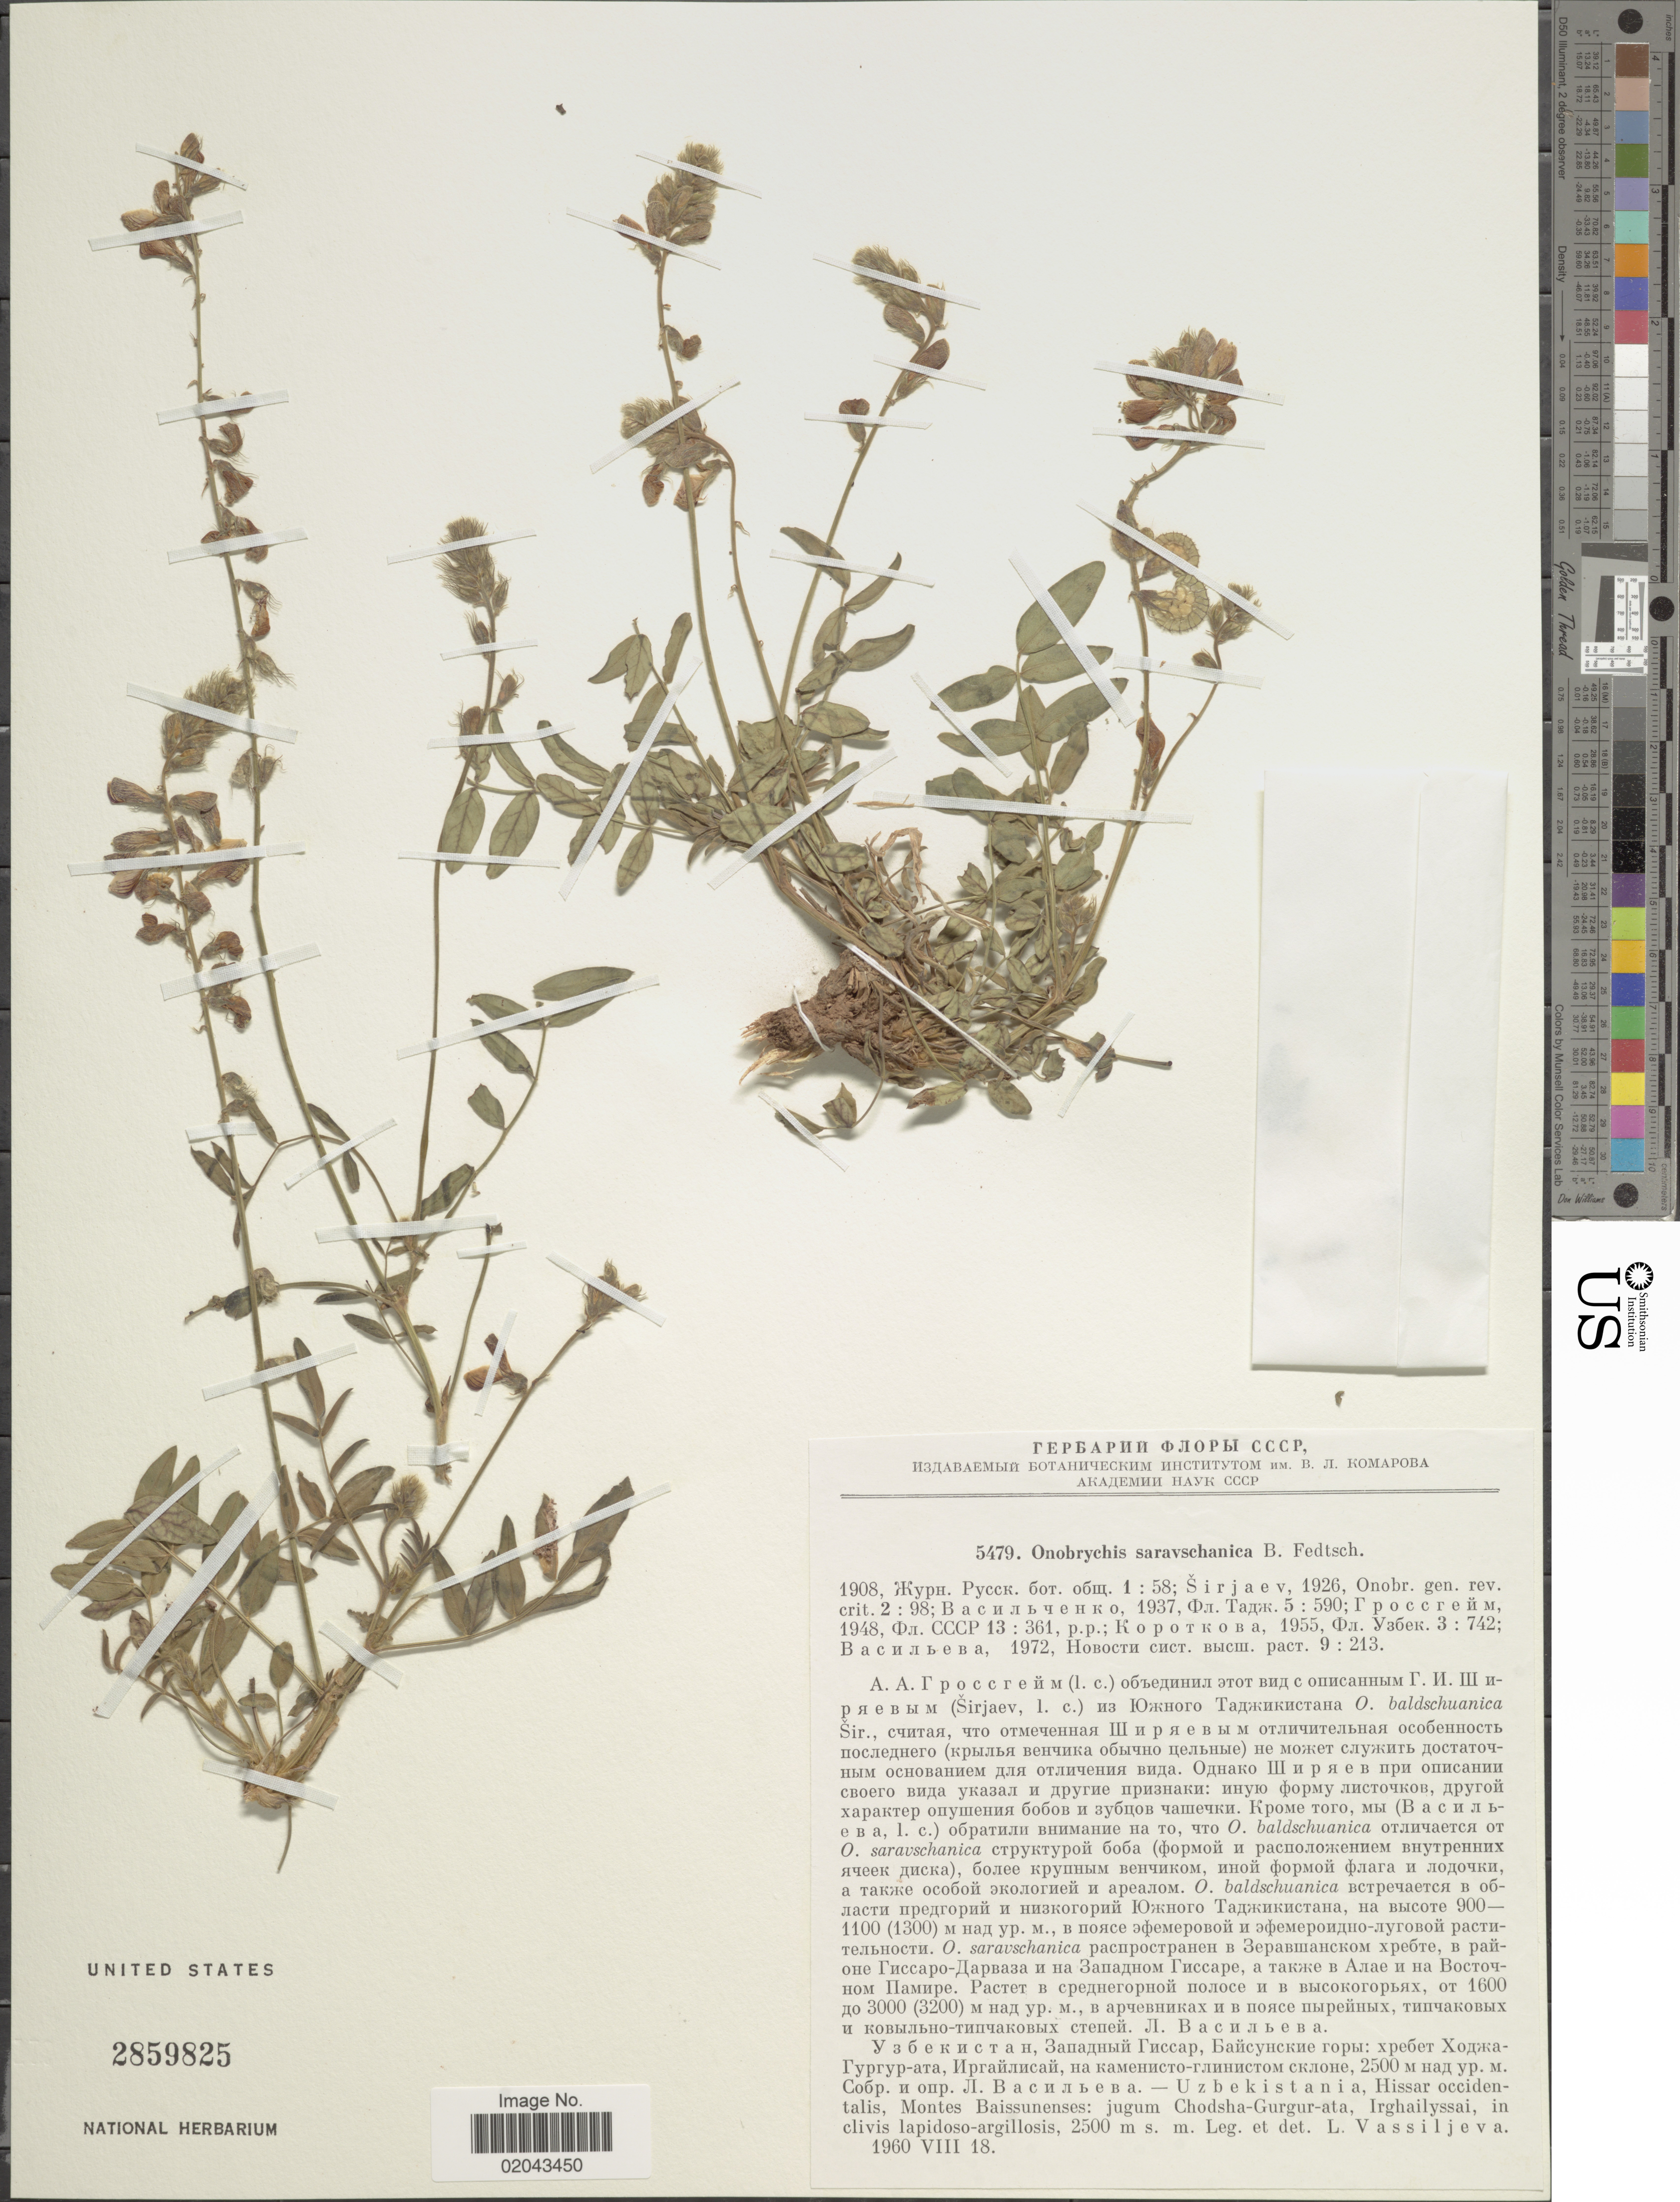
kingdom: Plantae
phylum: Tracheophyta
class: Magnoliopsida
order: Fabales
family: Fabaceae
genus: Onobrychis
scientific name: Onobrychis saravschanica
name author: B. Fedtsch.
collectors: L. Vassiljeva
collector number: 5479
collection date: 1960-08-18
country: Uzbekistan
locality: Uzbekistania, Hissar occidentalis, Montes Baissunenses: jugum Chodsha-Gurgur-ata, Irghailssai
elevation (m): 2500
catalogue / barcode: US 2859825